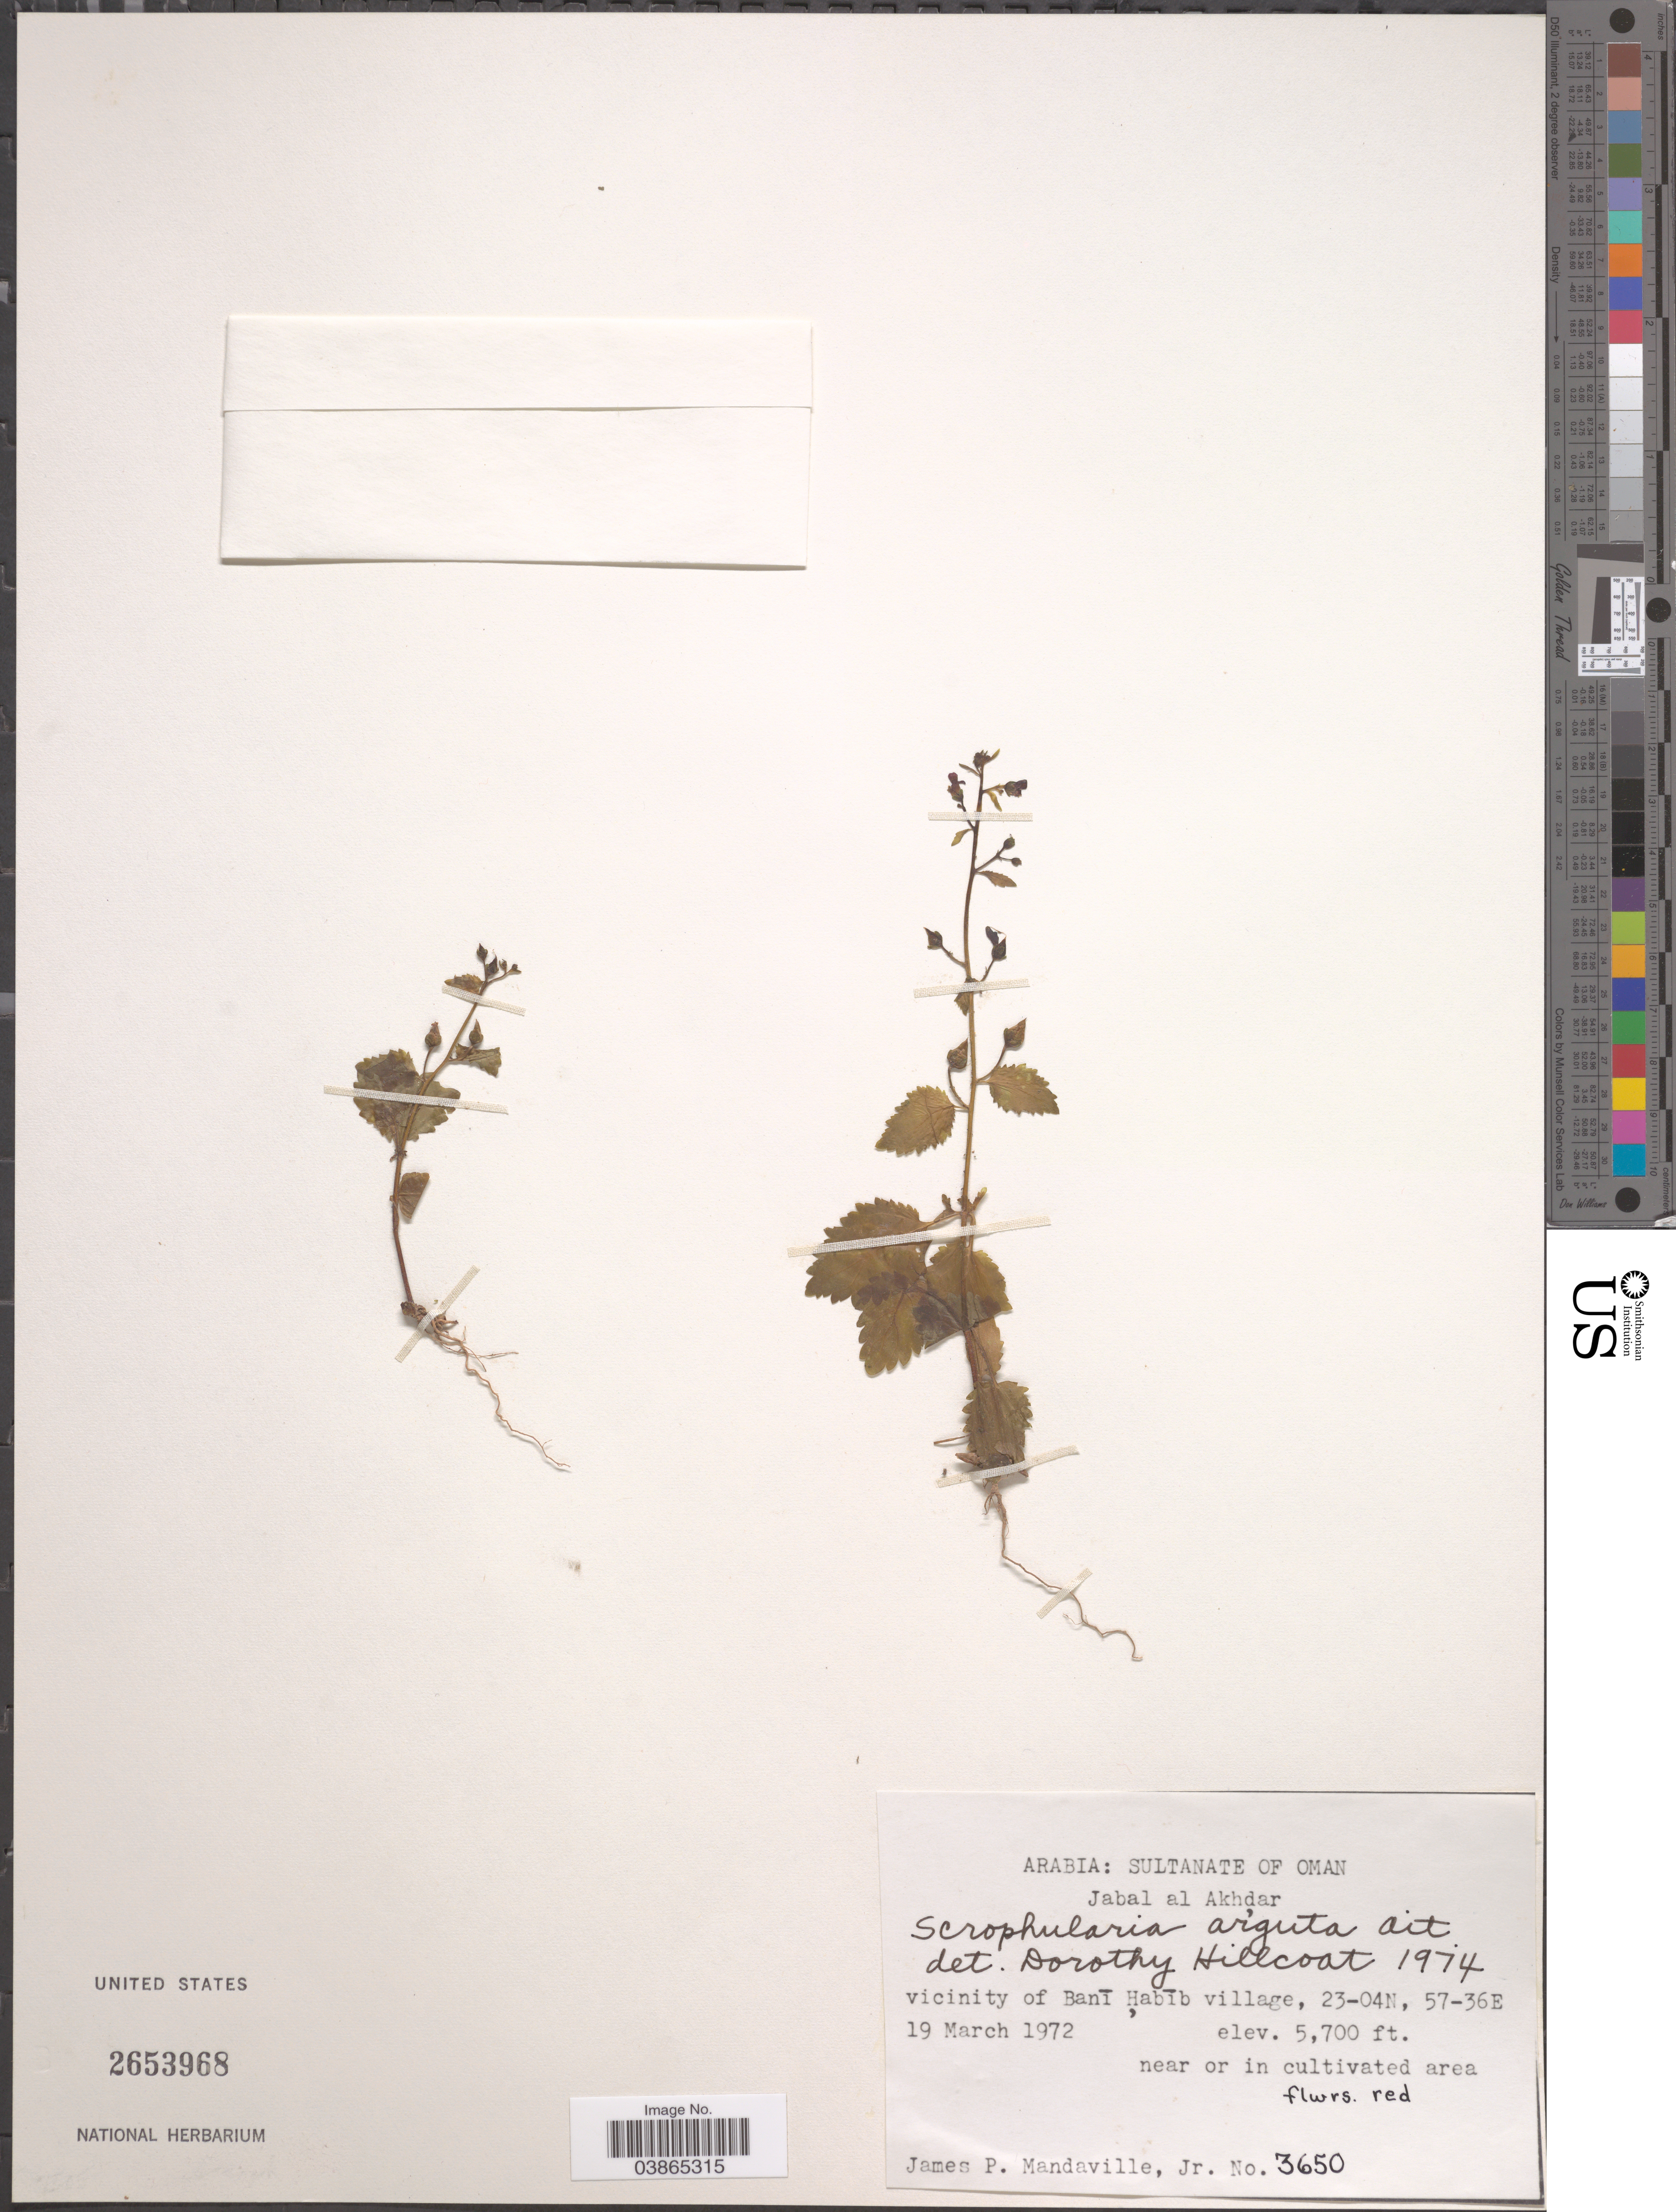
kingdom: Plantae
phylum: Tracheophyta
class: Magnoliopsida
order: Lamiales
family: Scrophulariaceae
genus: Scrophularia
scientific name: Scrophularia arguta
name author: Aiton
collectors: J. Mandaville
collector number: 3650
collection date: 1972-03-19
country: Oman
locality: Arabia: Sultanate of Oman. Jabal al Akhdar. Vicinity of Bani Habib village.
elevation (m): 1737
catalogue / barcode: US 2653968